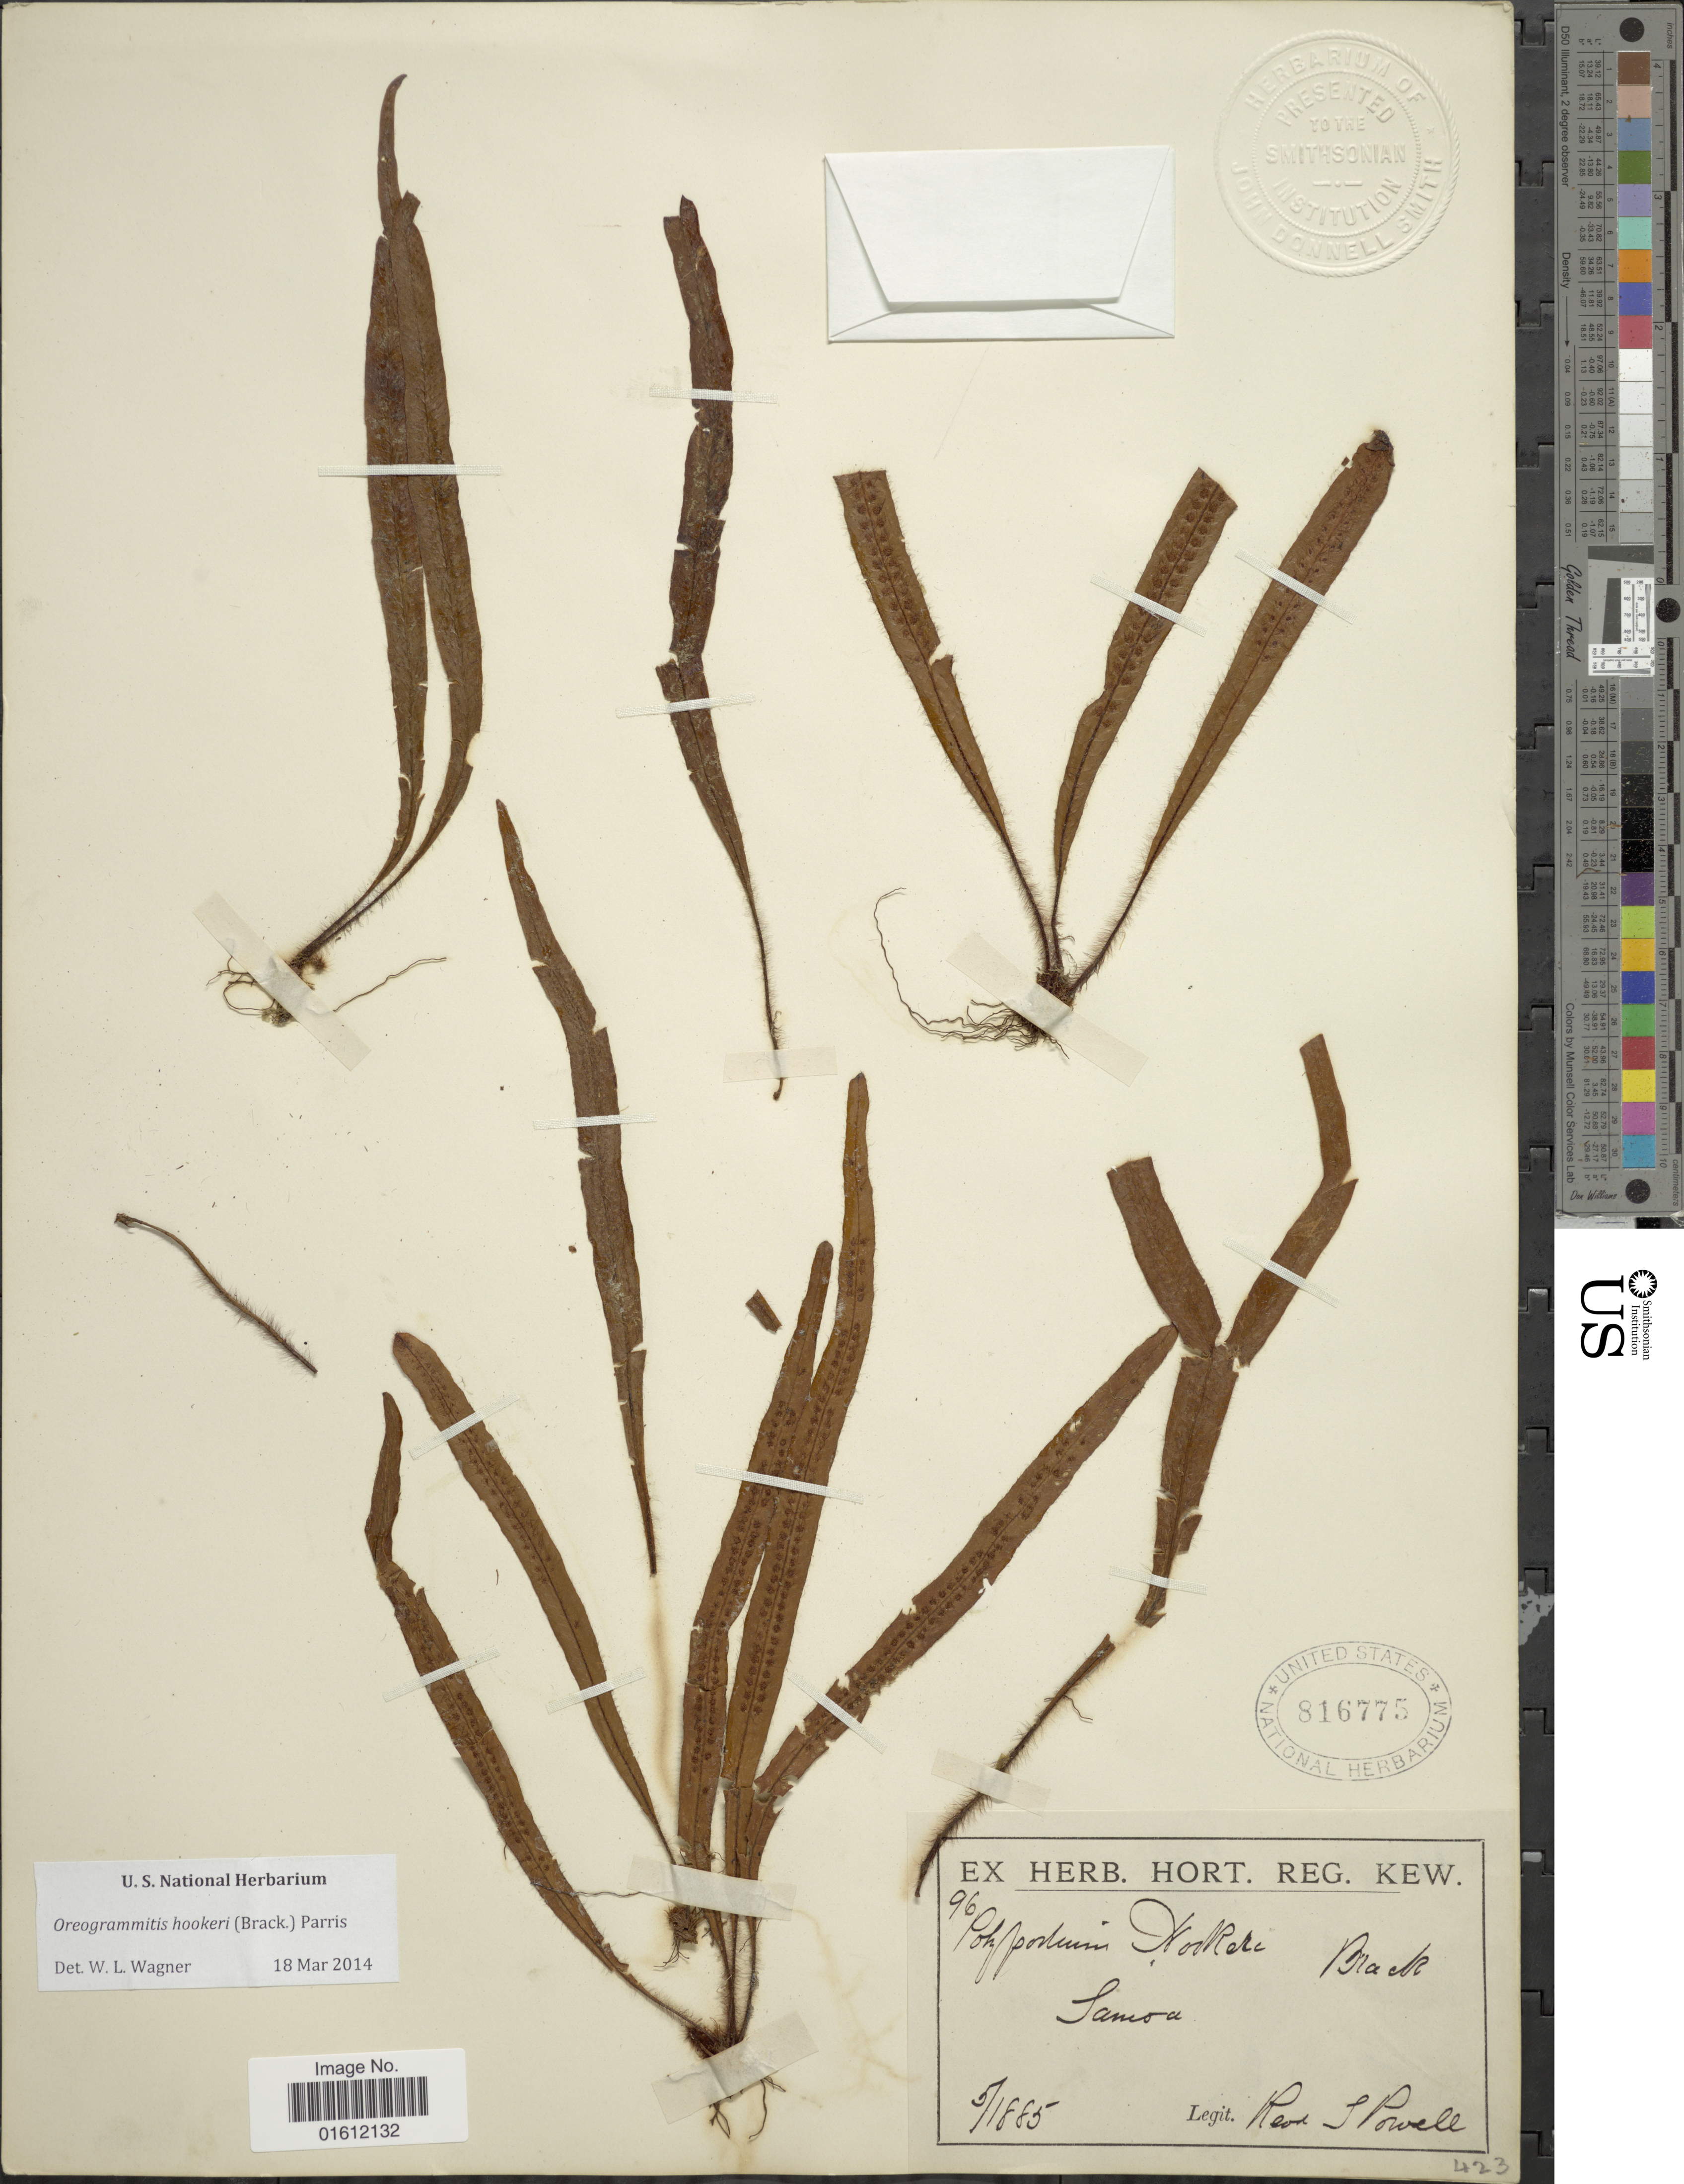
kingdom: Plantae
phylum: Tracheophyta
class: Polypodiopsida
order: Polypodiales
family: Polypodiaceae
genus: Oreogrammitis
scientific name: Oreogrammitis hookeri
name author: (Brack.) Parris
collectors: J. Powell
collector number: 96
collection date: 1885-05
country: American Samoa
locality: Samoa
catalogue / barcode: US 816775